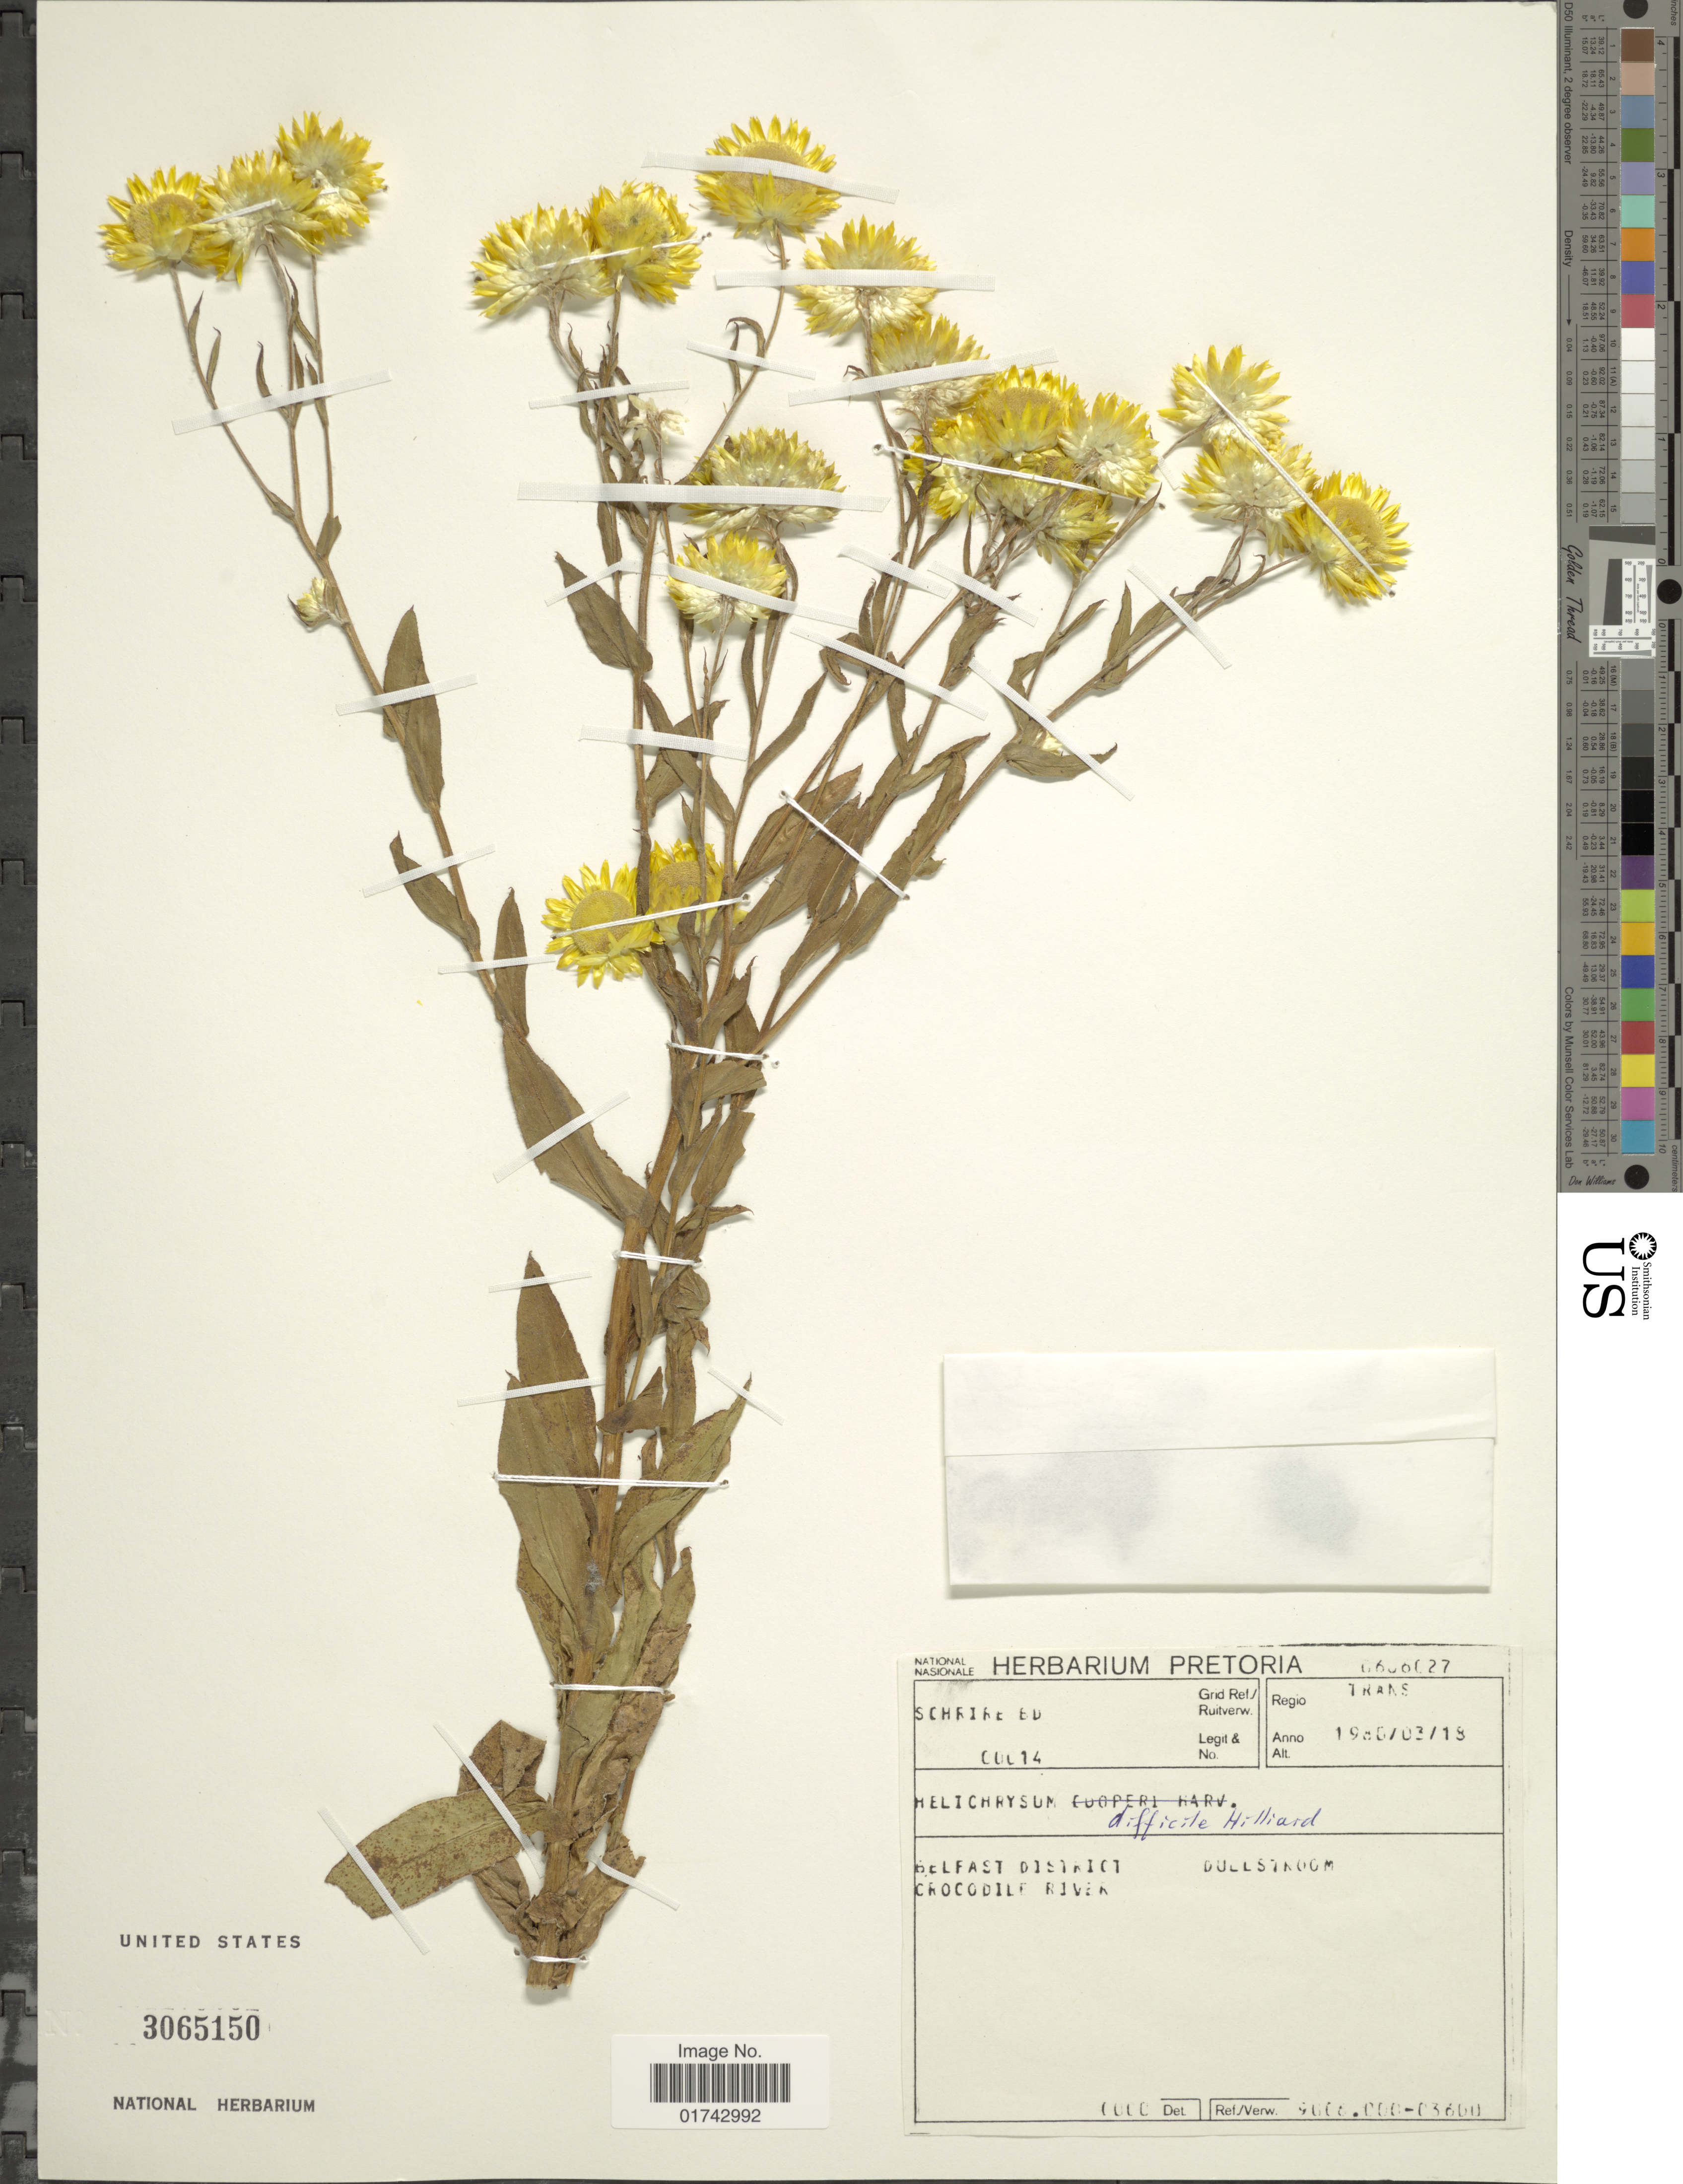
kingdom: Plantae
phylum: Tracheophyta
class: Magnoliopsida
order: Asterales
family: Asteraceae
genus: Helichrysum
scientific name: Helichrysum difficile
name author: Hilliard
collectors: B. Schrire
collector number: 14?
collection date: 1980-03-18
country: South Africa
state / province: Mpumalanga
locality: Regio Trans, Belfast District, Dullstroom, Crocodile River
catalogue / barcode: US 3065150